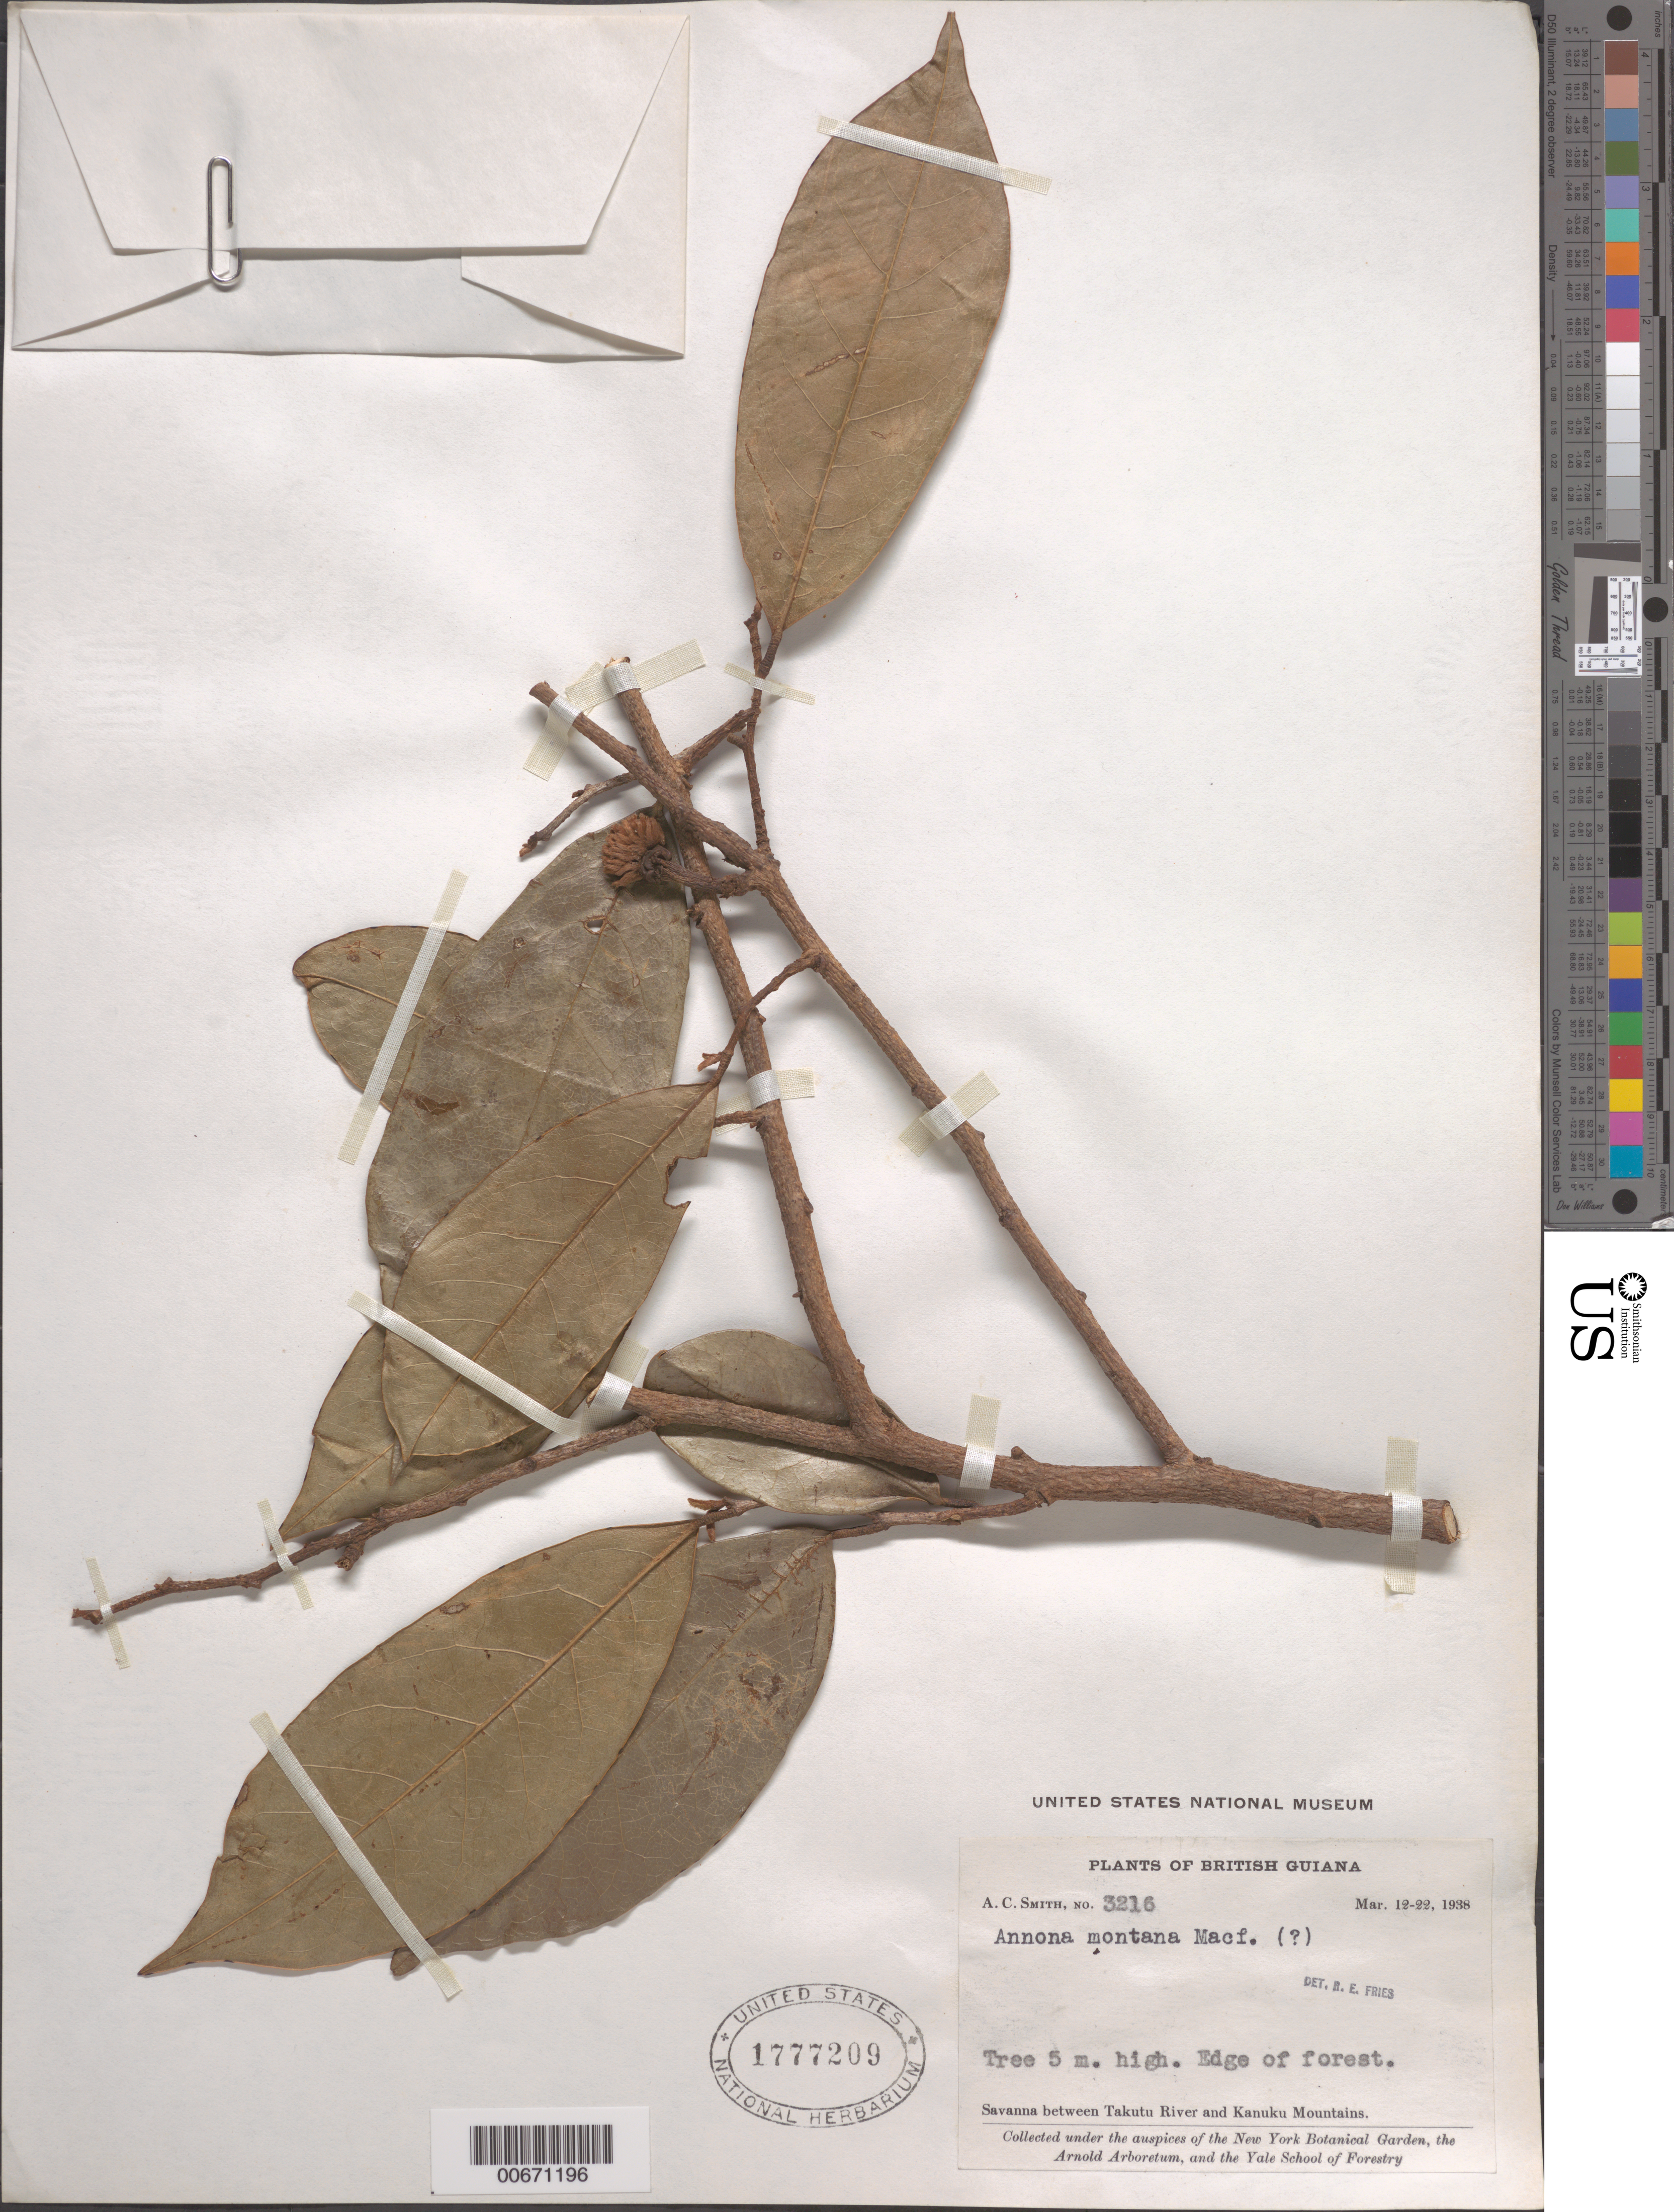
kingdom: Plantae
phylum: Tracheophyta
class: Magnoliopsida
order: Magnoliales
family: Annonaceae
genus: Annona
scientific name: Annona montana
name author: Macfad.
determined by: Fries, R. E.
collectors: A. C. Smith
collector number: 3216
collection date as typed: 12-Mar-38 to 22-Mar-38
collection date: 1938-03-12/1938-03-22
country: Guyana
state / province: U. Takutu-U. Essequibo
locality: Kanuku Mts., drainage of Takutu R., western extremity of Kanuku Mountains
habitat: Savanna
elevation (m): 200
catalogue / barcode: US 1777209